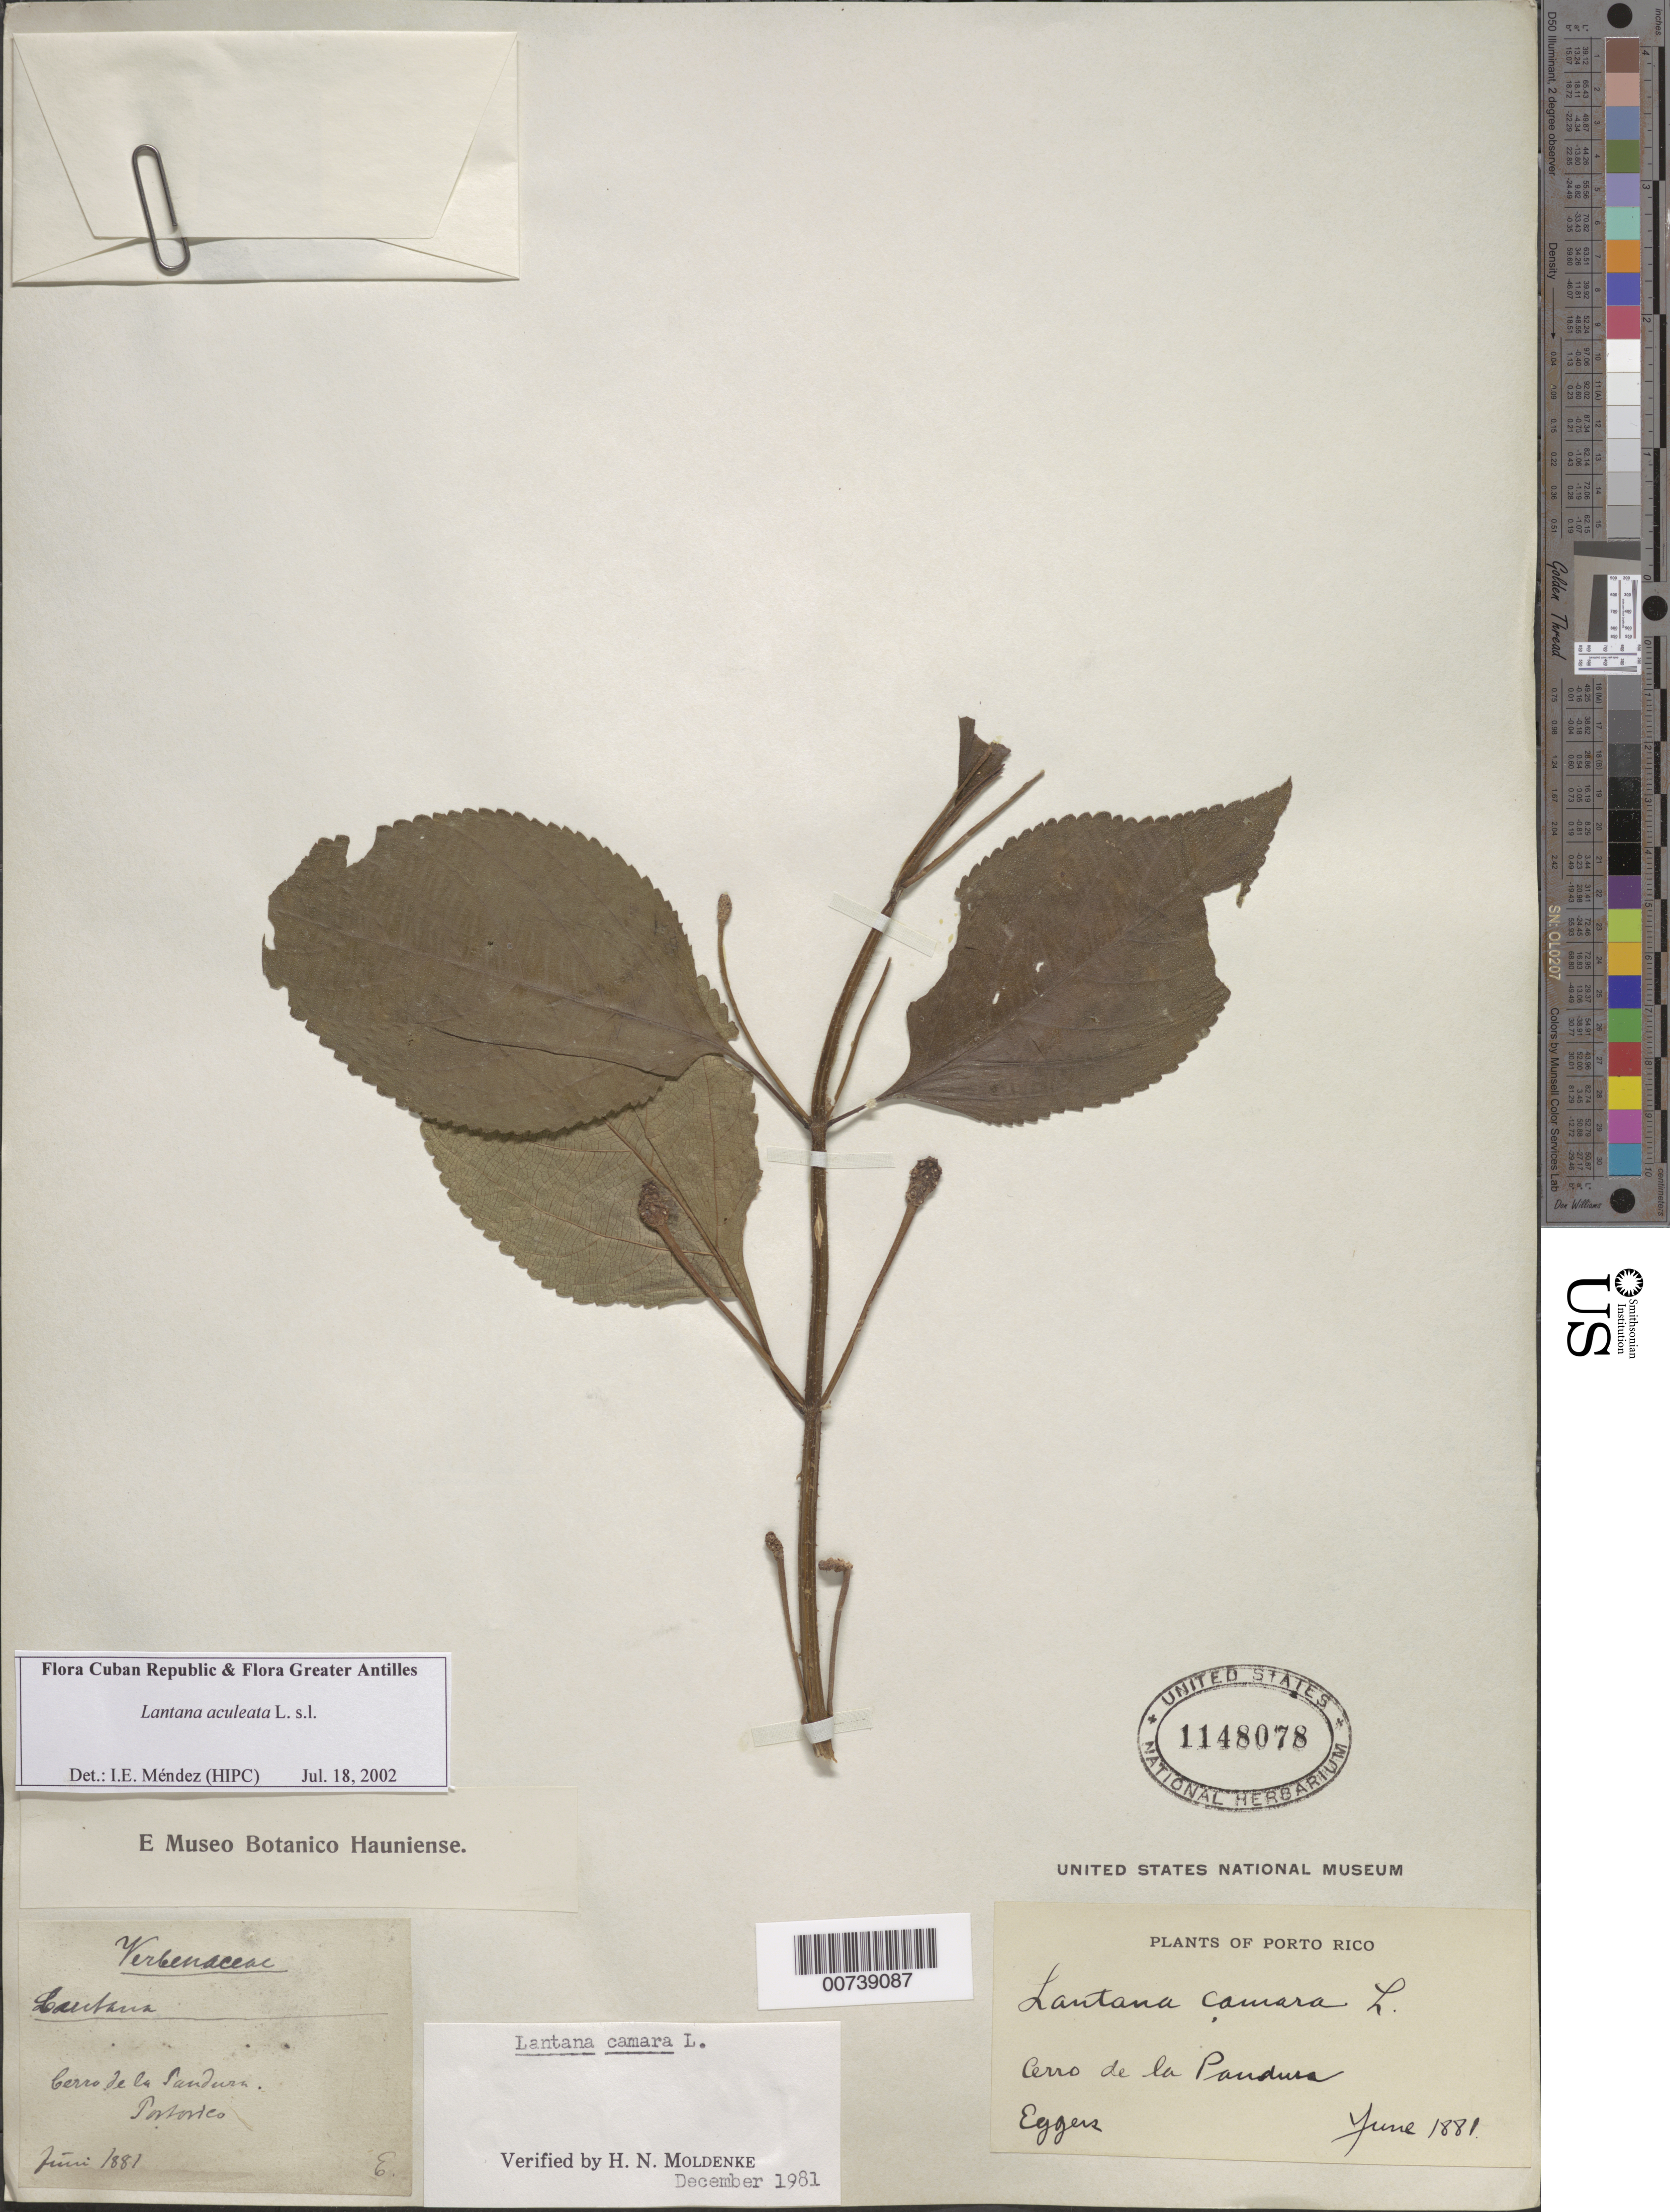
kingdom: Plantae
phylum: Tracheophyta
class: Magnoliopsida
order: Lamiales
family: Verbenaceae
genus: Lantana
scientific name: Lantana x aculeata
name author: L.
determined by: Méndez, Isidro E., (HIPC)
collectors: H. F. A. von Eggers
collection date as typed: Jun 1881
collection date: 1881-06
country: Puerto Rico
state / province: Yabucoa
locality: Cerro de la Pandura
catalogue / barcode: US 1148078